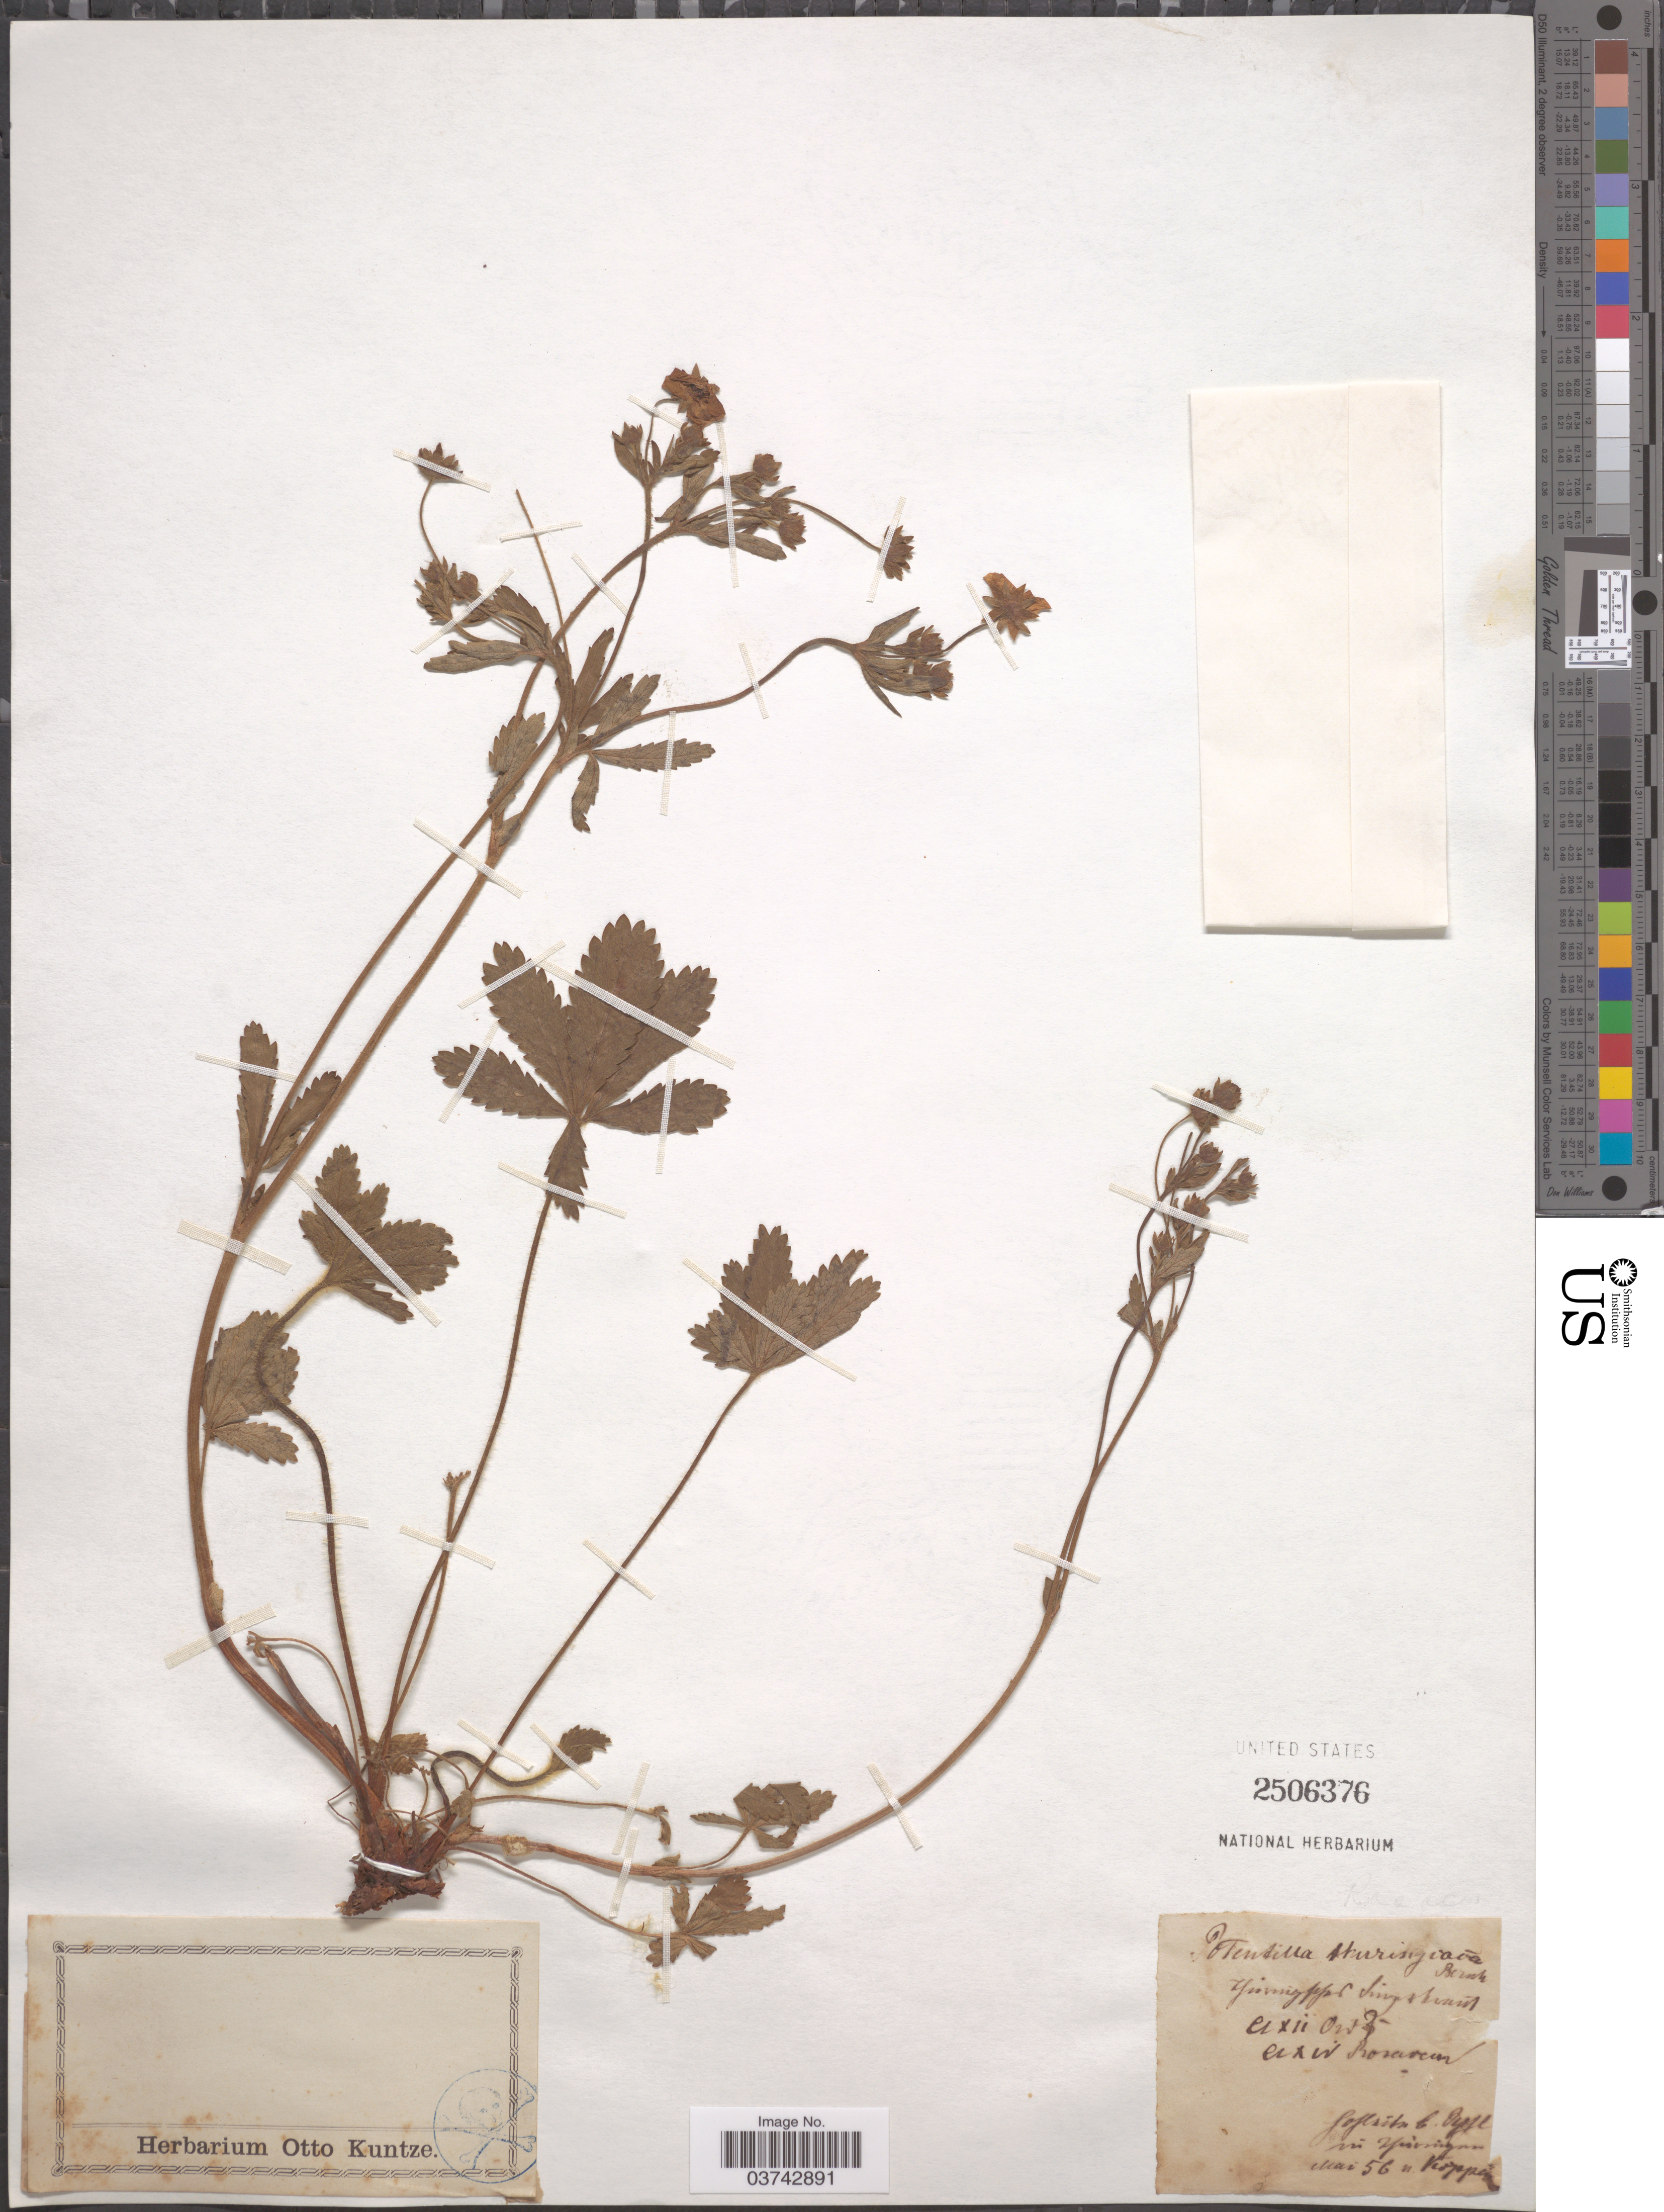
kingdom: Plantae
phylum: Tracheophyta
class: Magnoliopsida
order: Rosales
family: Rosaceae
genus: Potentilla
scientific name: Potentilla thuringiaca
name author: Bernh. ex Link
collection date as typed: Transcribed d/m/y: /5/56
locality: Fopsita b. Oyfe in Yisvingan. [interpreted]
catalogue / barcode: US 2506376